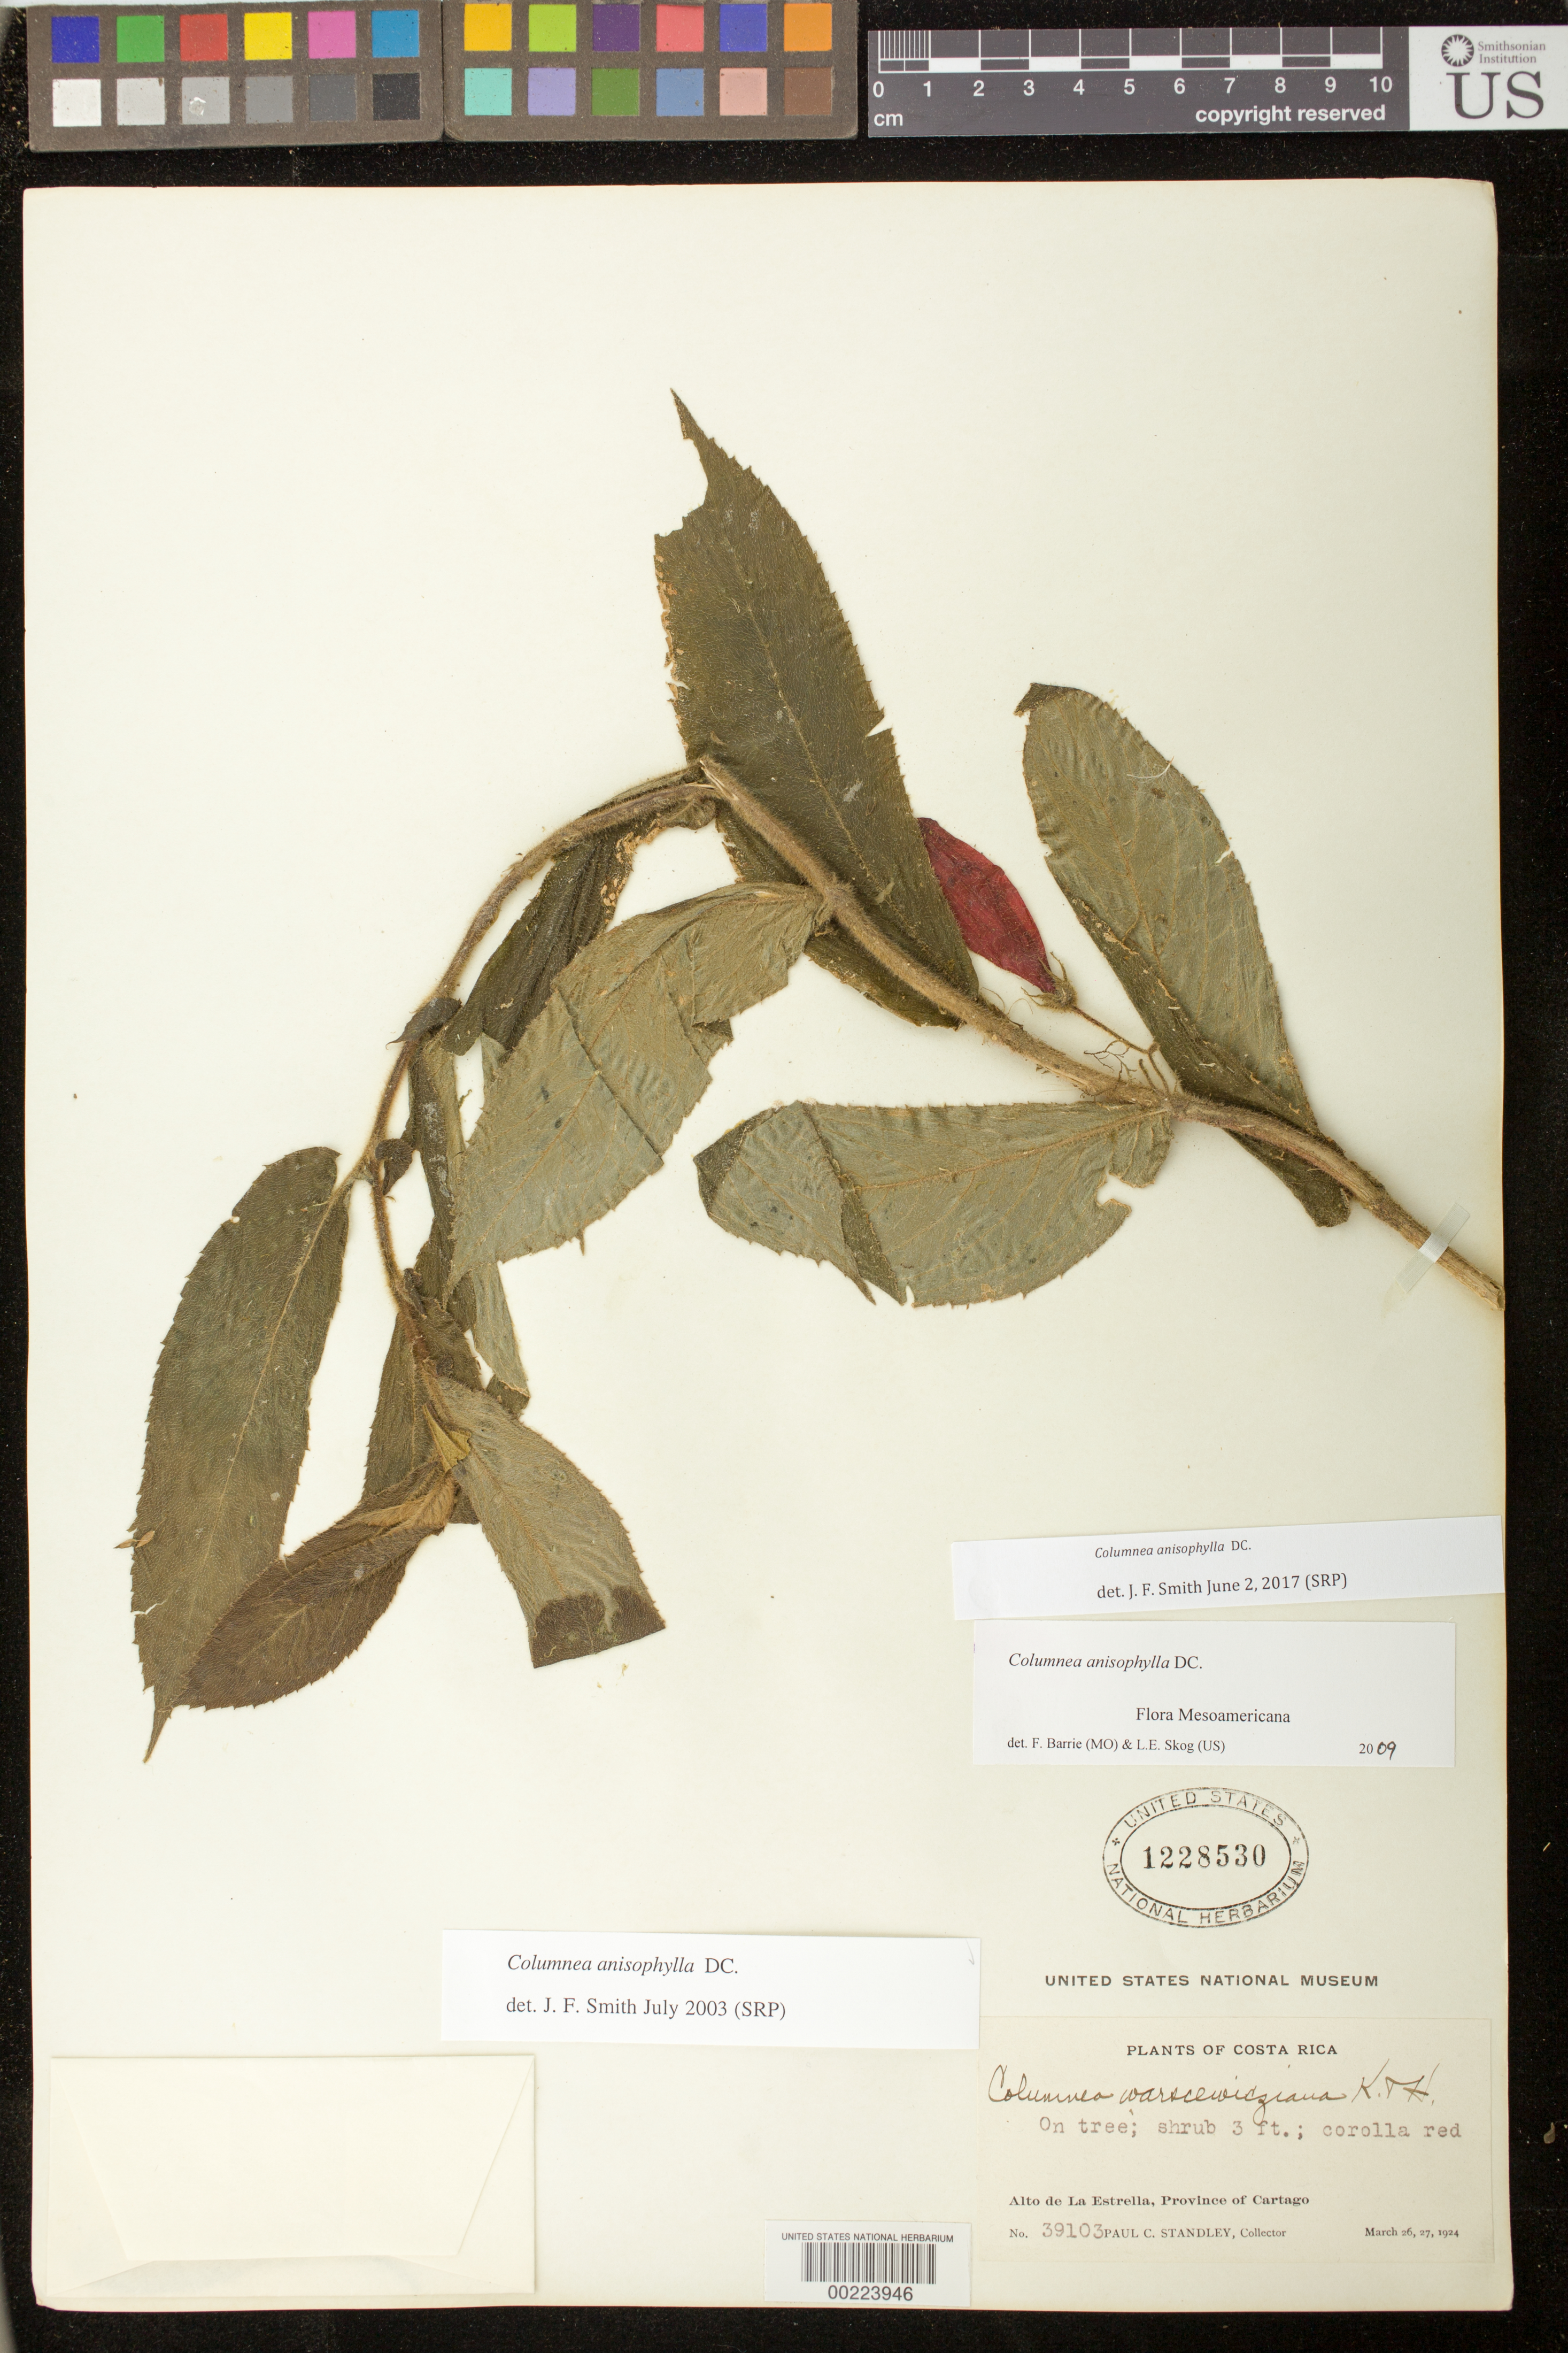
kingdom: Plantae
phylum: Tracheophyta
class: Magnoliopsida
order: Lamiales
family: Gesneriaceae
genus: Columnea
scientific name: Columnea anisophylla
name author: DC.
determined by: Smith, J. F.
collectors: P. C. Standley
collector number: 39103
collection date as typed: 26-27 Mar 1924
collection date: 1924-03-26/1924-03-27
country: Costa Rica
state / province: Cartago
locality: Alto de la Estrella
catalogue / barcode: US 1228530